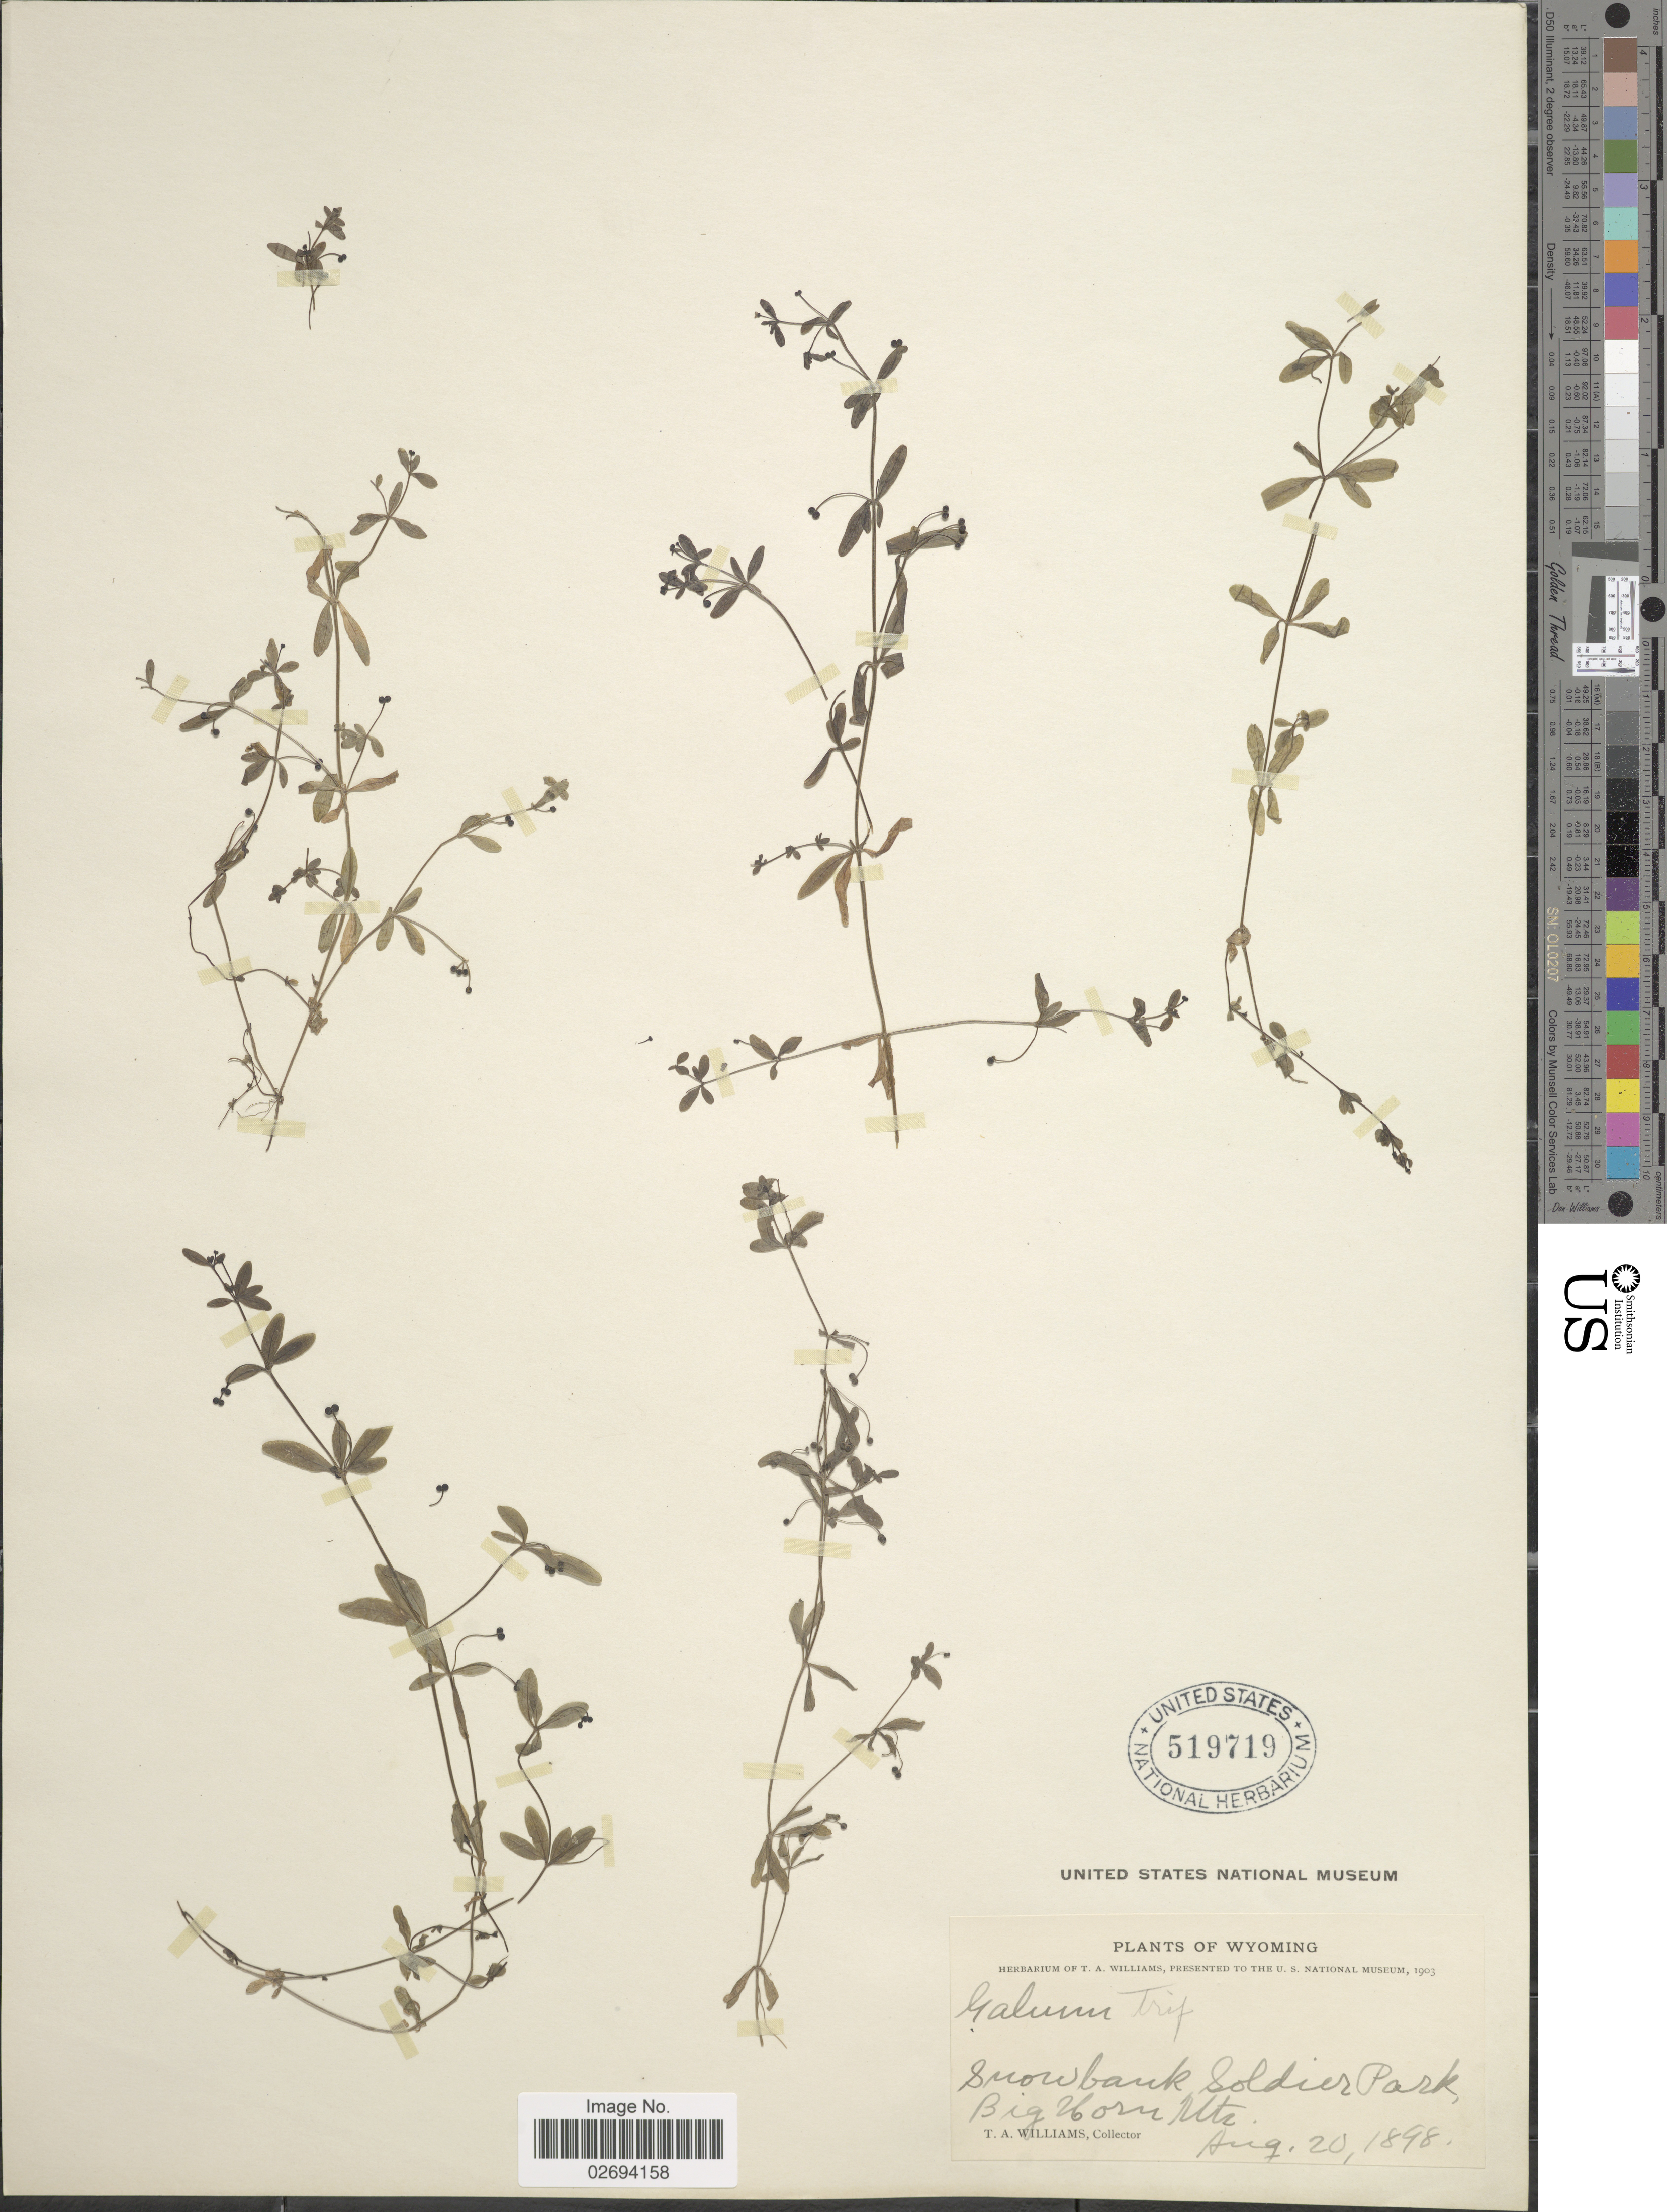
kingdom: Plantae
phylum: Tracheophyta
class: Magnoliopsida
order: Gentianales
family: Rubiaceae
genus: Galium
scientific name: Galium trifidum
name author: L.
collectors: T. A. Williams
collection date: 1898-08-20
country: United States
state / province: Wyoming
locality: Snowbank Soldier Park, Big Horn Mts.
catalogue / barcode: US 519719